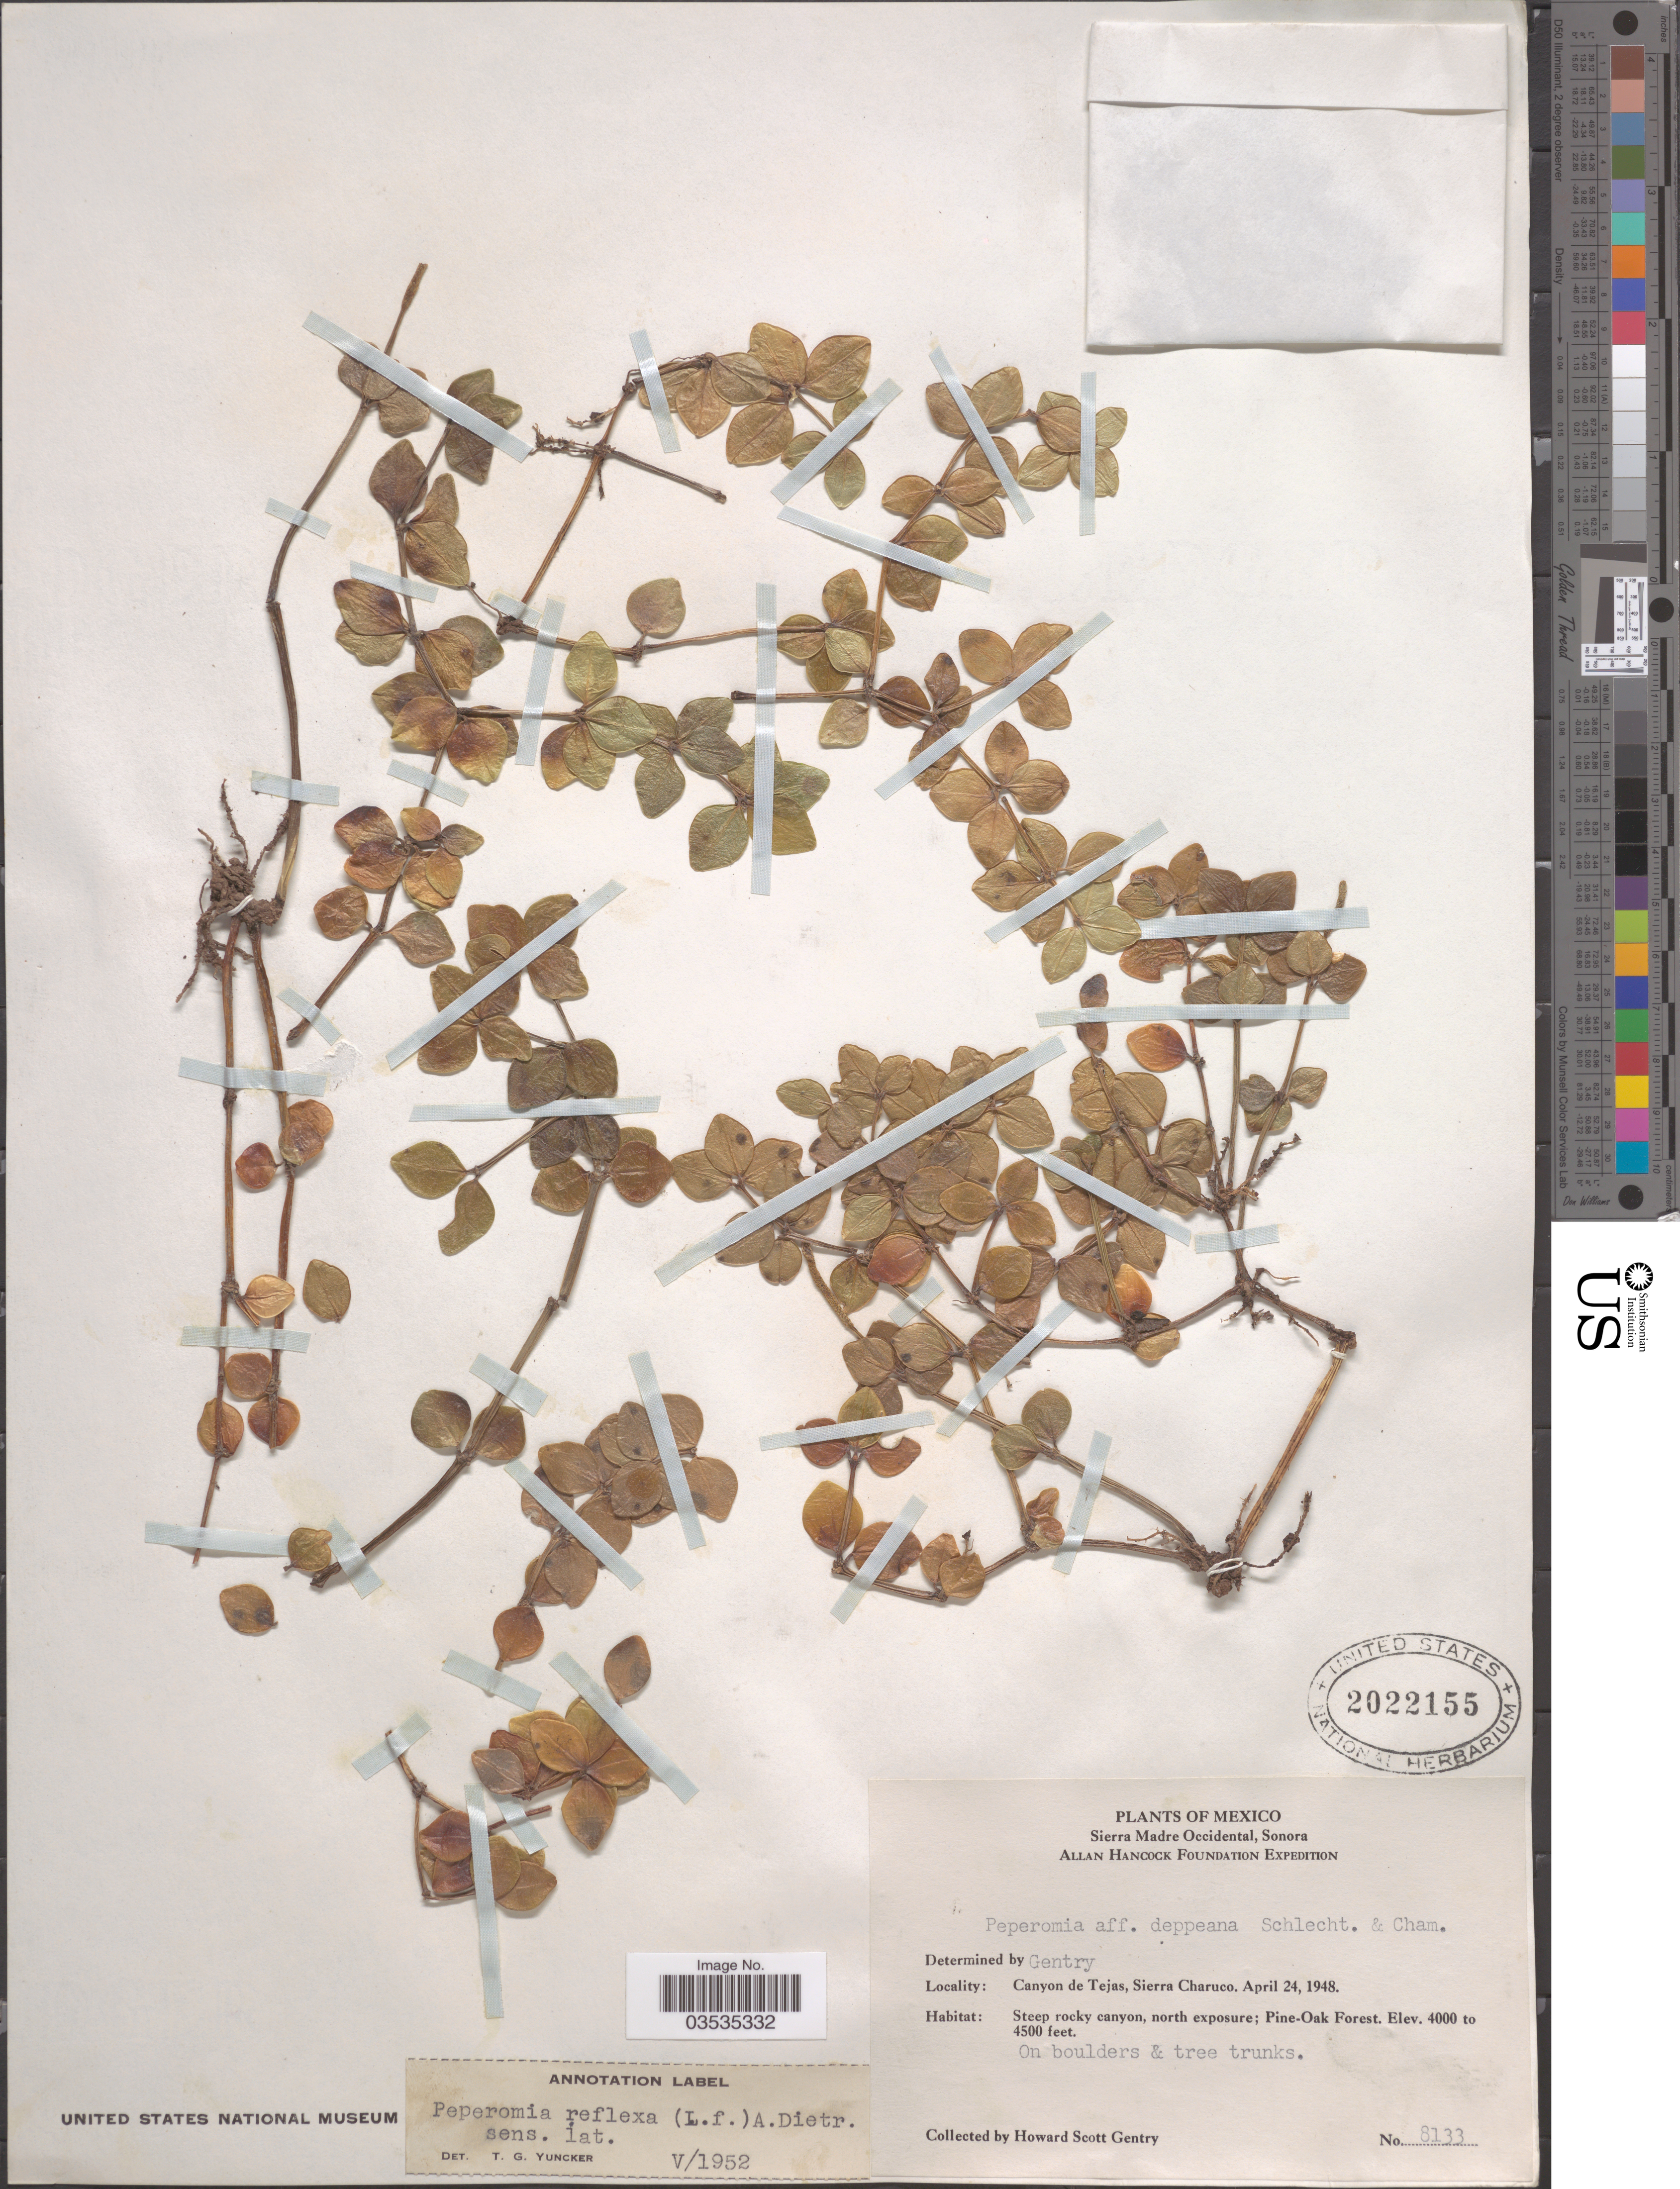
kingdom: Plantae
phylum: Tracheophyta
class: Magnoliopsida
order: Piperales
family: Piperaceae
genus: Peperomia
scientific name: Peperomia tetraphylla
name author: (G. Forst.) Hook. & Arn.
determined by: Jiménez, José Estaban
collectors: H. S. Gentry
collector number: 8133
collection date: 1948-04-24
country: Mexico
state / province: Sonora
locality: Sierra Madre Occidental. canyon de Tejas, Sierra Charuco.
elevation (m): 1219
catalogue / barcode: US 2022155